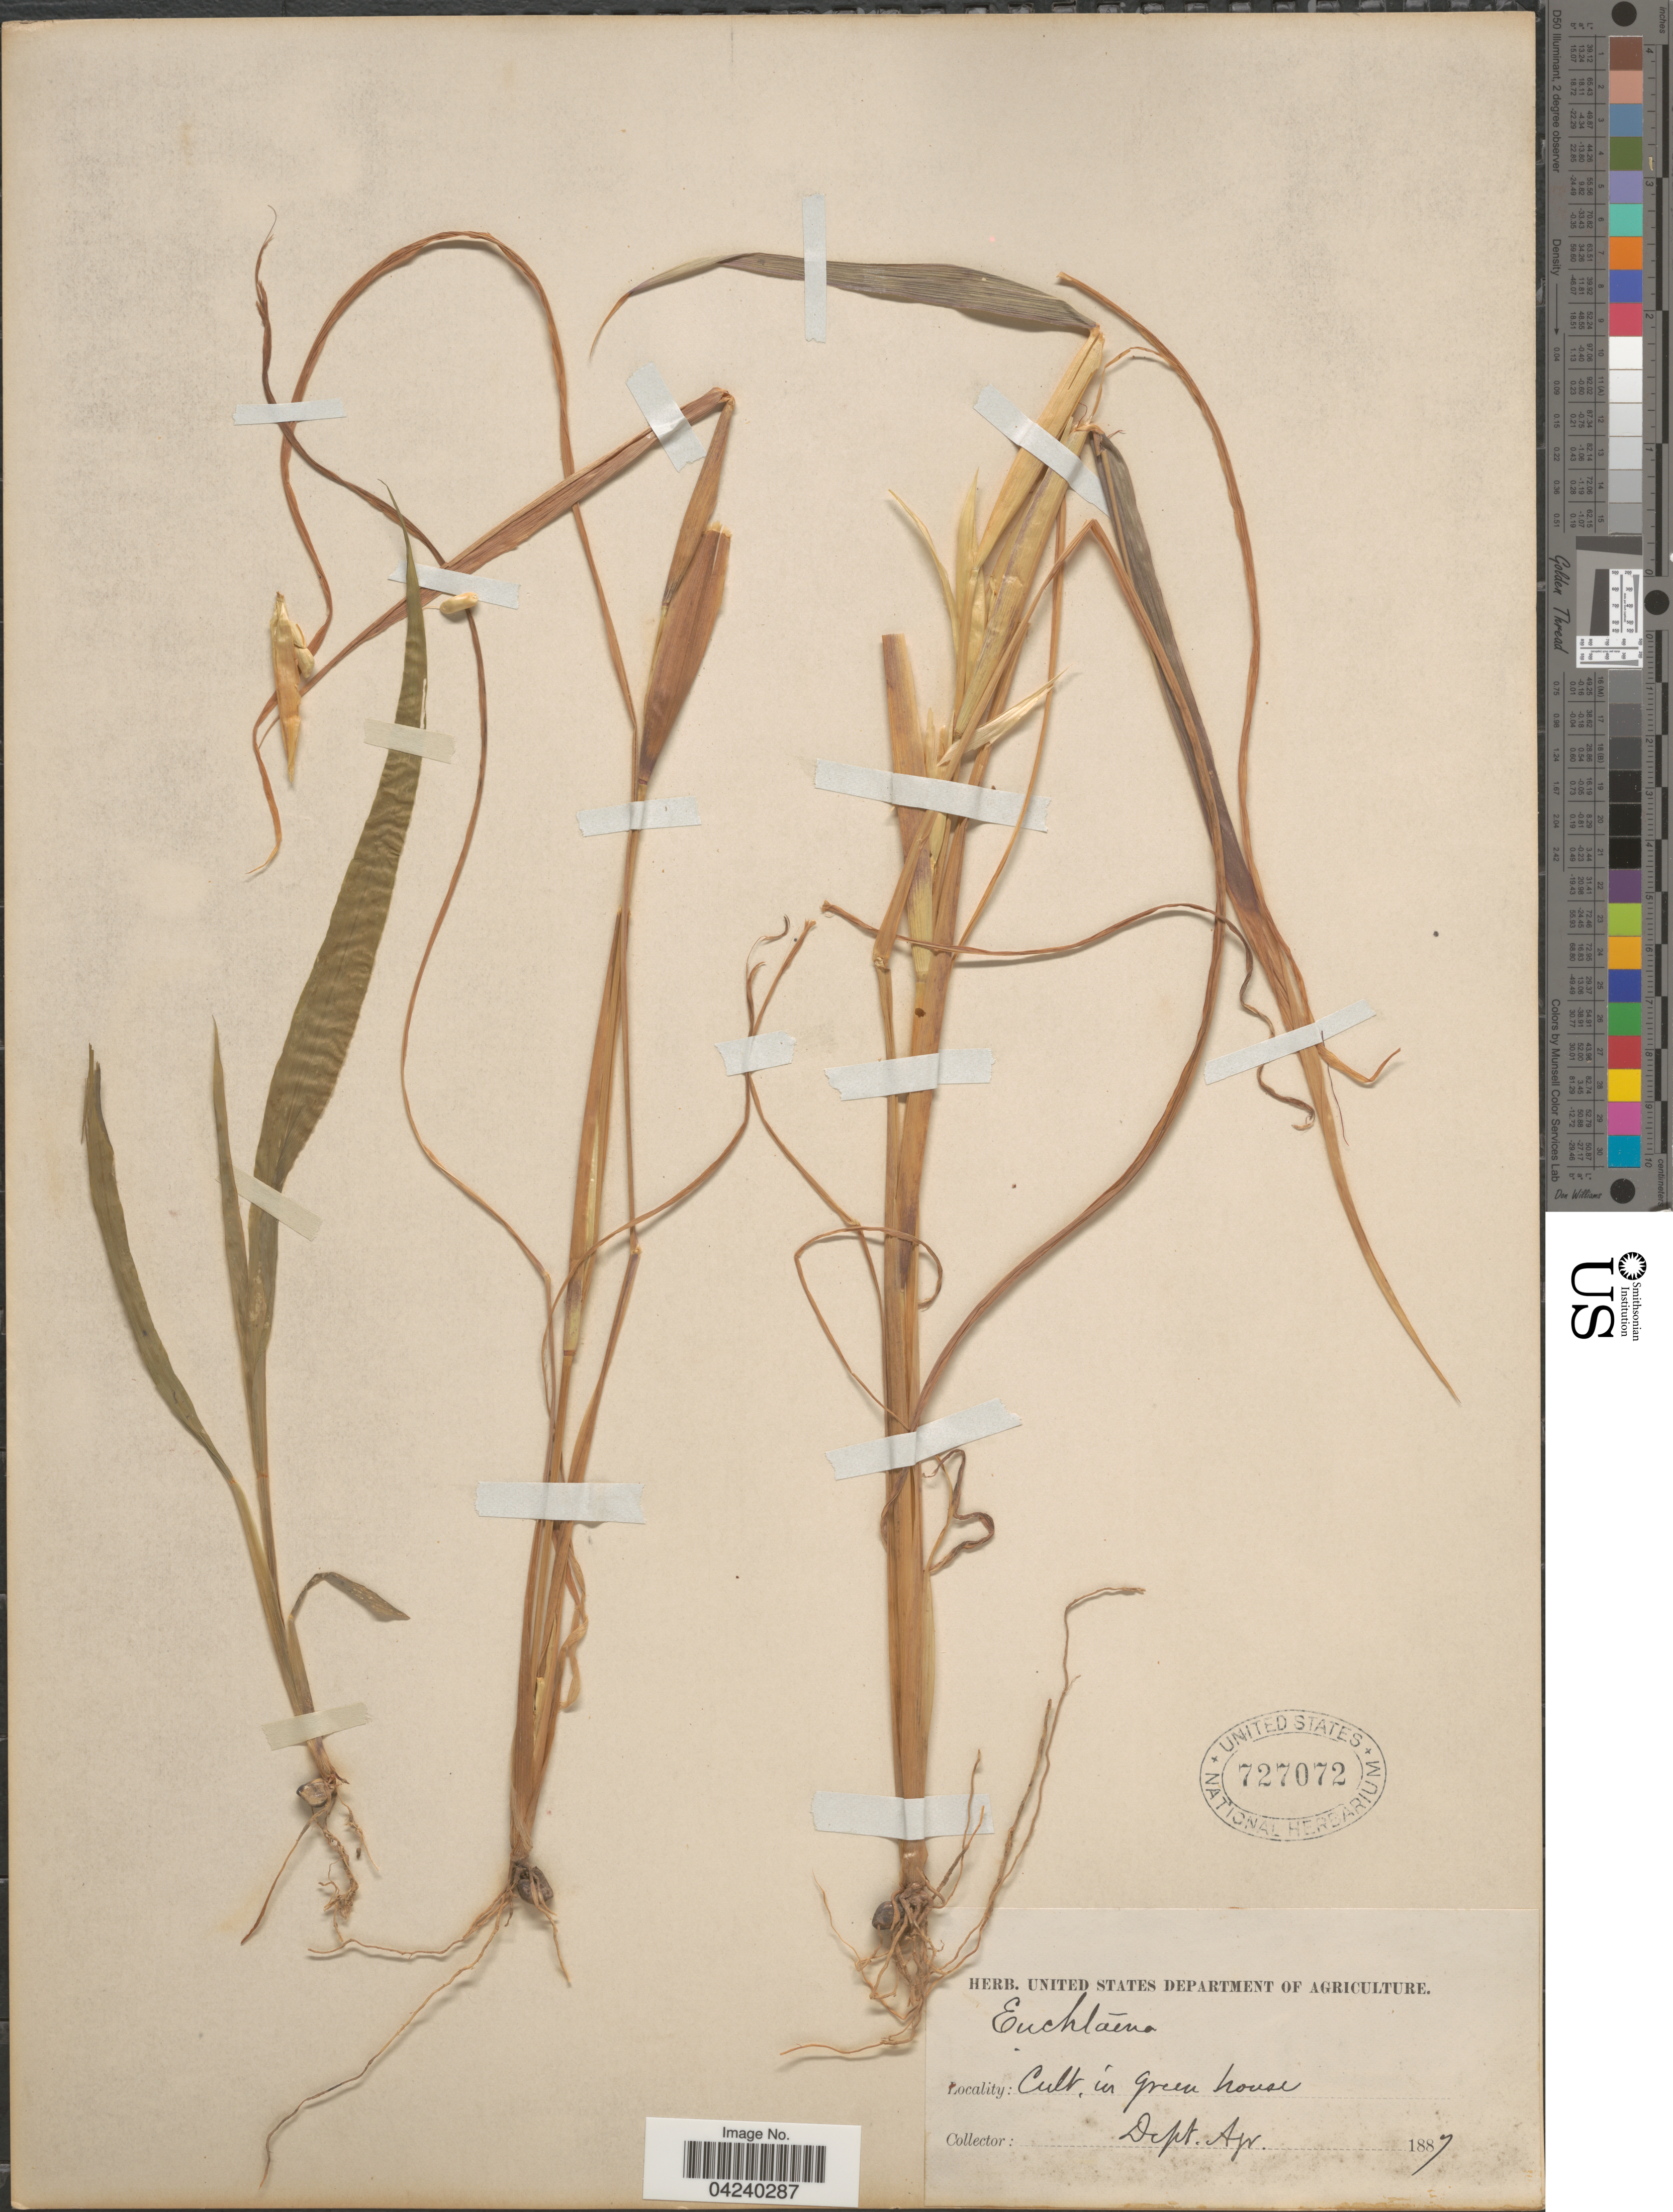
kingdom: Plantae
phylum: Tracheophyta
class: Liliopsida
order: Poales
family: Poaceae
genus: Zea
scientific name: Zea mays subsp. mexicana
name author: (Schrad.) Iltis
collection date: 1887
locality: Cult. in Green House.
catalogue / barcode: US 727072